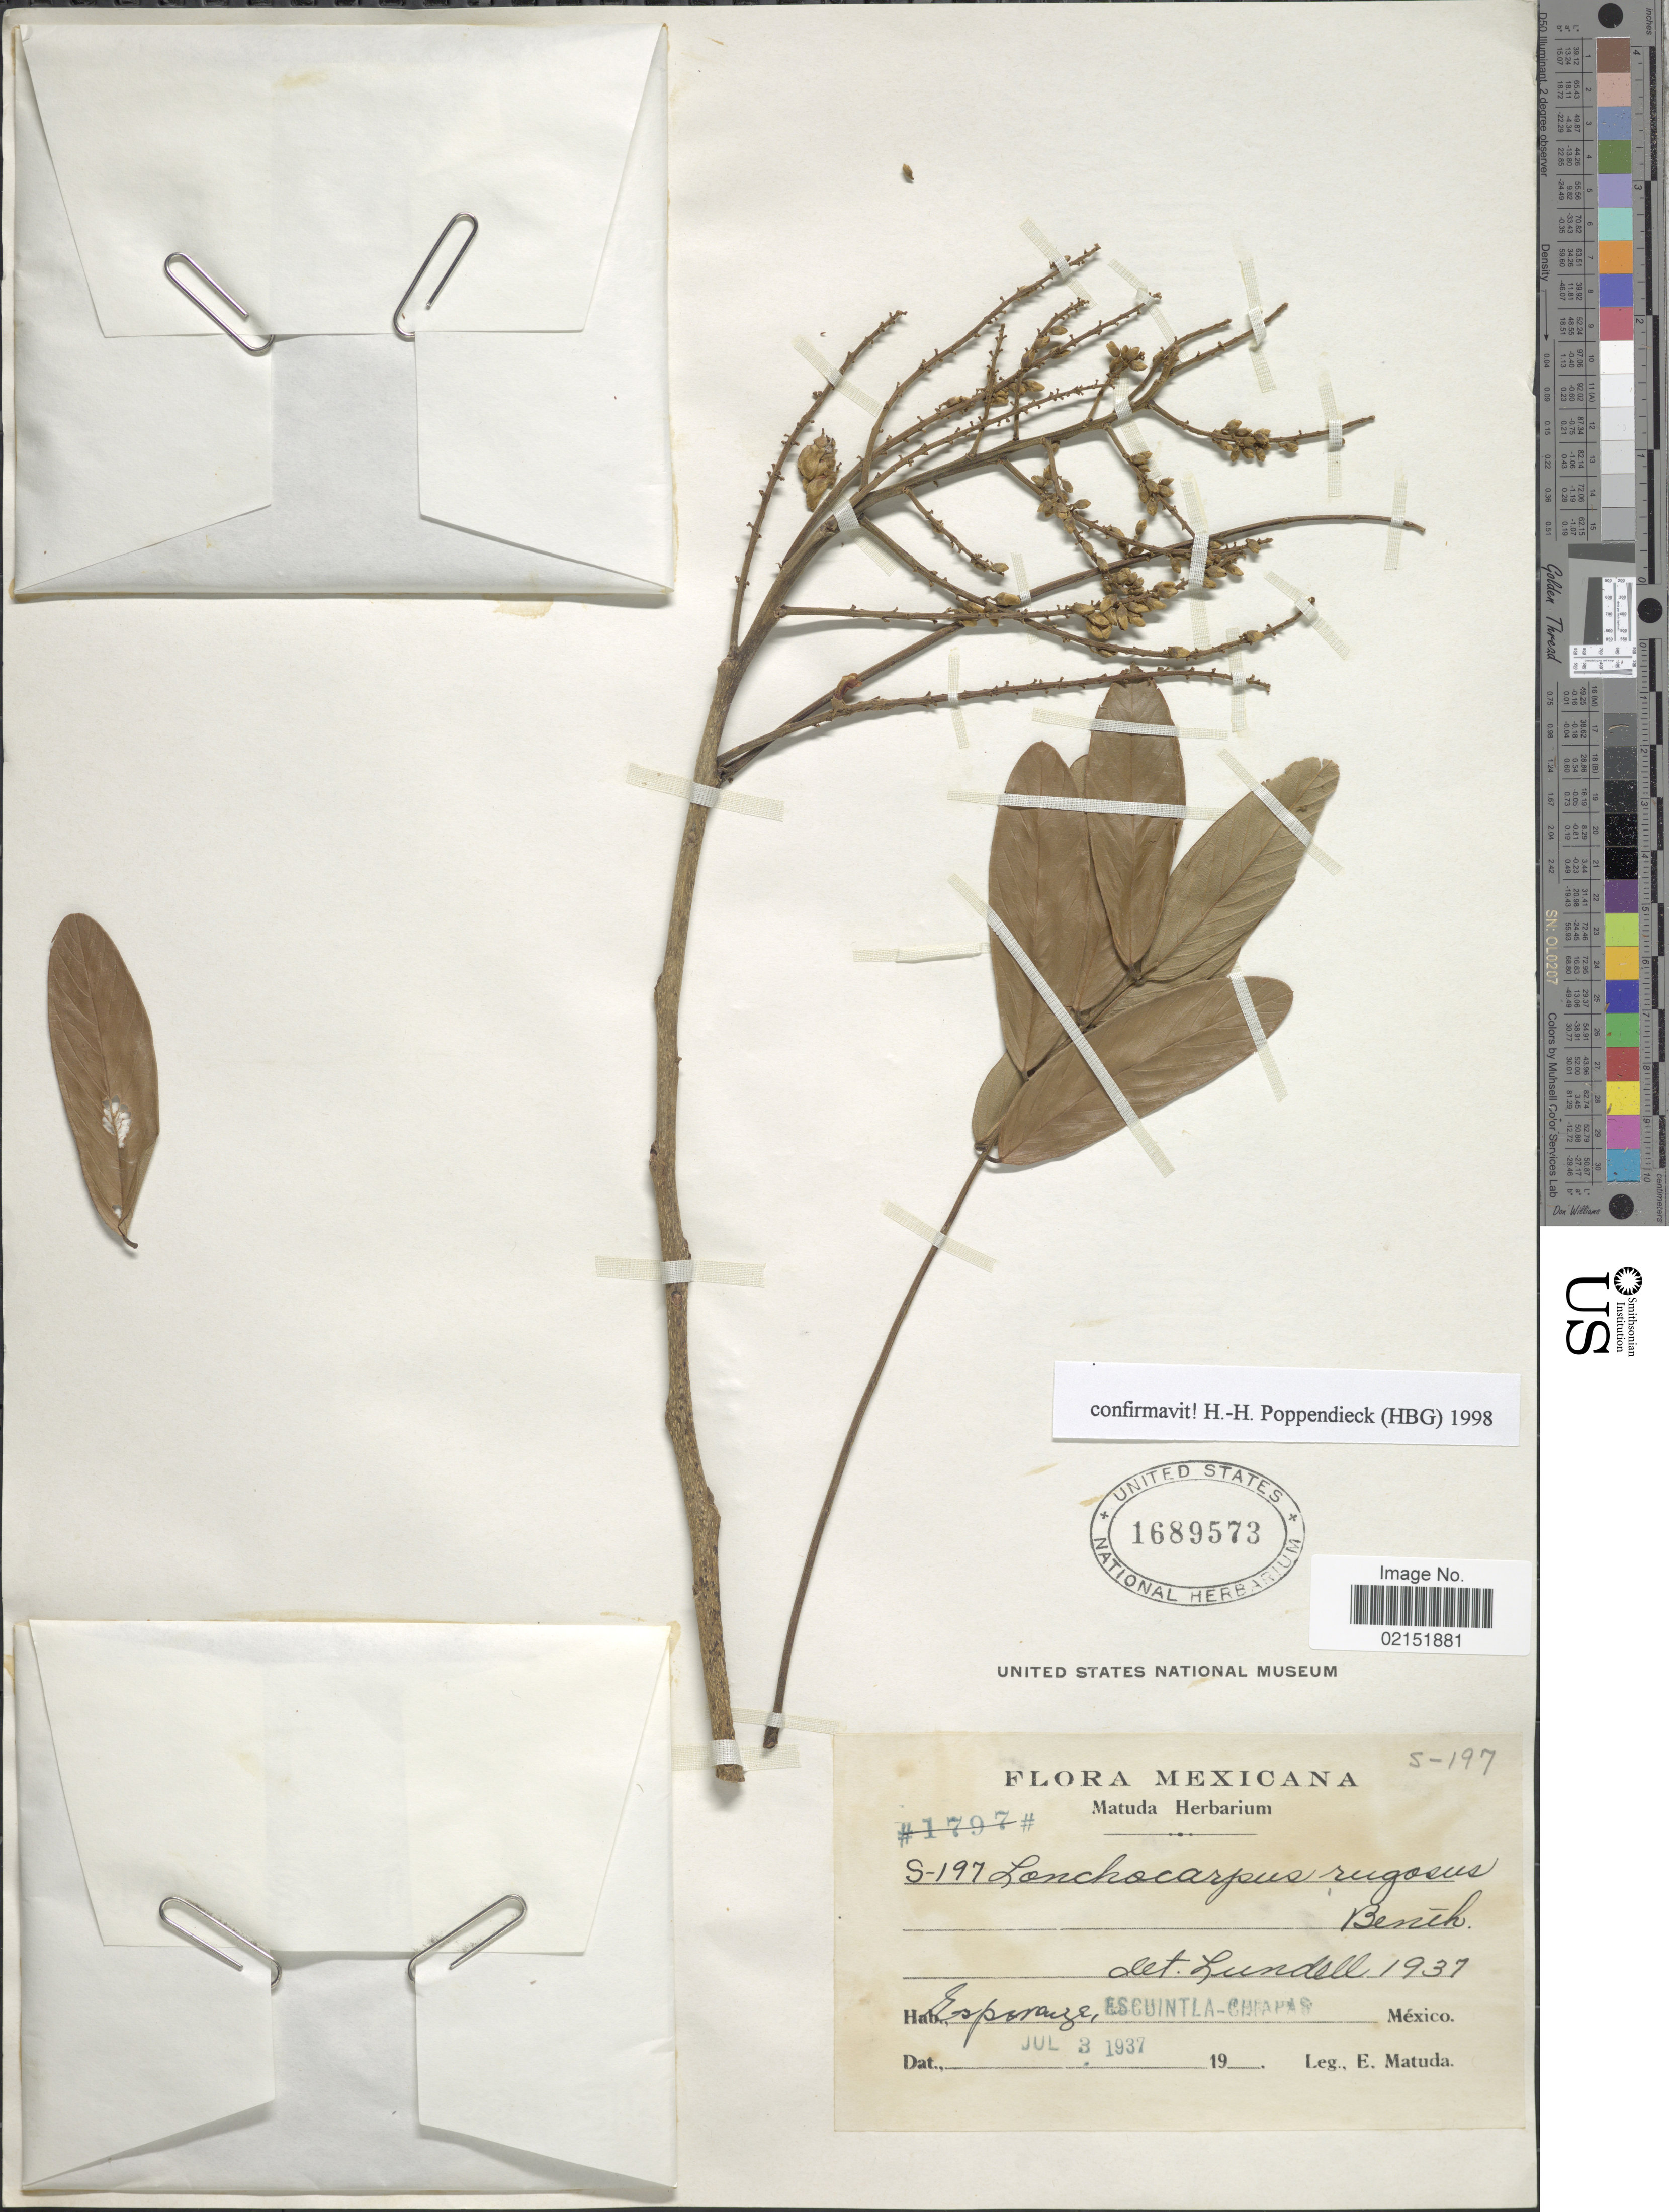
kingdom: Plantae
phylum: Tracheophyta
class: Magnoliopsida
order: Fabales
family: Fabaceae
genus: Lonchocarpus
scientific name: Lonchocarpus rugosus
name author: Benth.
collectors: E. Matuda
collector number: S-197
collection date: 1937-07-03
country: Mexico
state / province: Chiapas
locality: Esperanza, Escuintla - Chiapas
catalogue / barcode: US 1689573